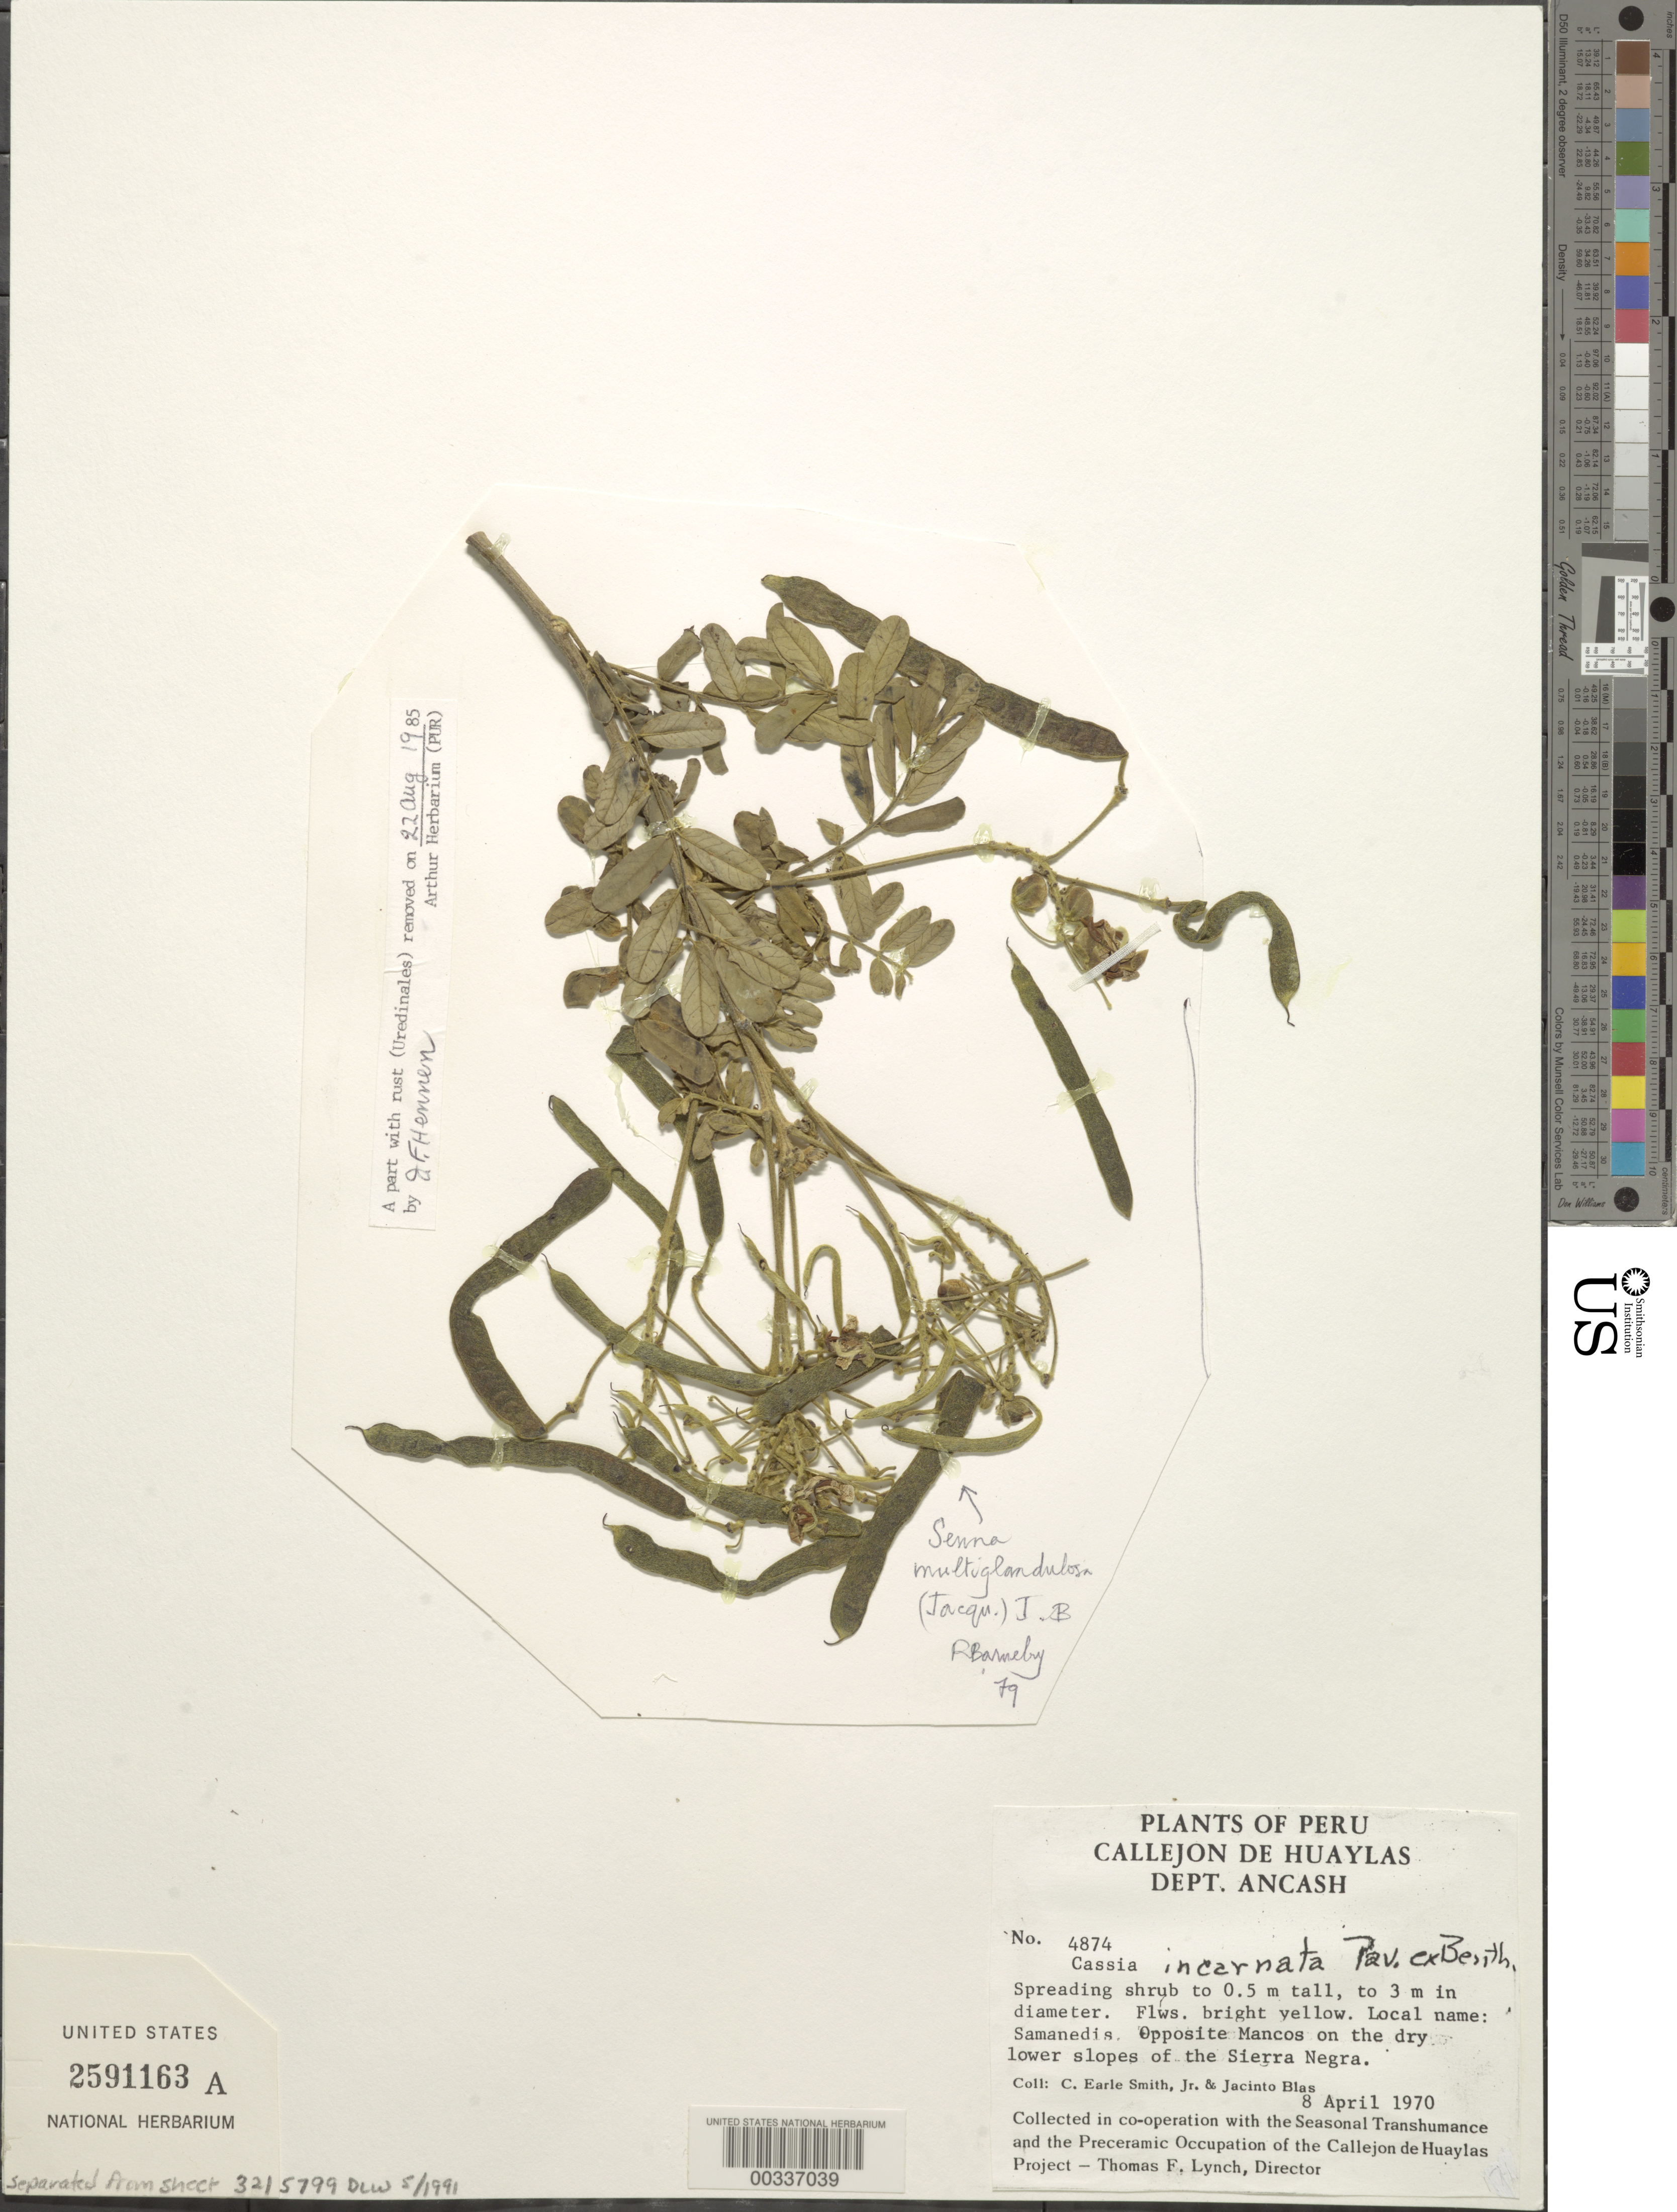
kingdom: Plantae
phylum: Tracheophyta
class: Magnoliopsida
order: Fabales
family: Fabaceae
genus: Senna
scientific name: Senna multiglandulosa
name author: (Jacq.) H.S. Irwin & Barneby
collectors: C. E. Smith Jr. & J. Blas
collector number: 4874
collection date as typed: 08 Apr 1970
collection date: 1970-04-08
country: Peru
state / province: Ancash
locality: opposite Mancos on the lower slopes of the Sierra Negra, Callejón de Huaylas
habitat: Dry lower slopes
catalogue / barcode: US 2591163A